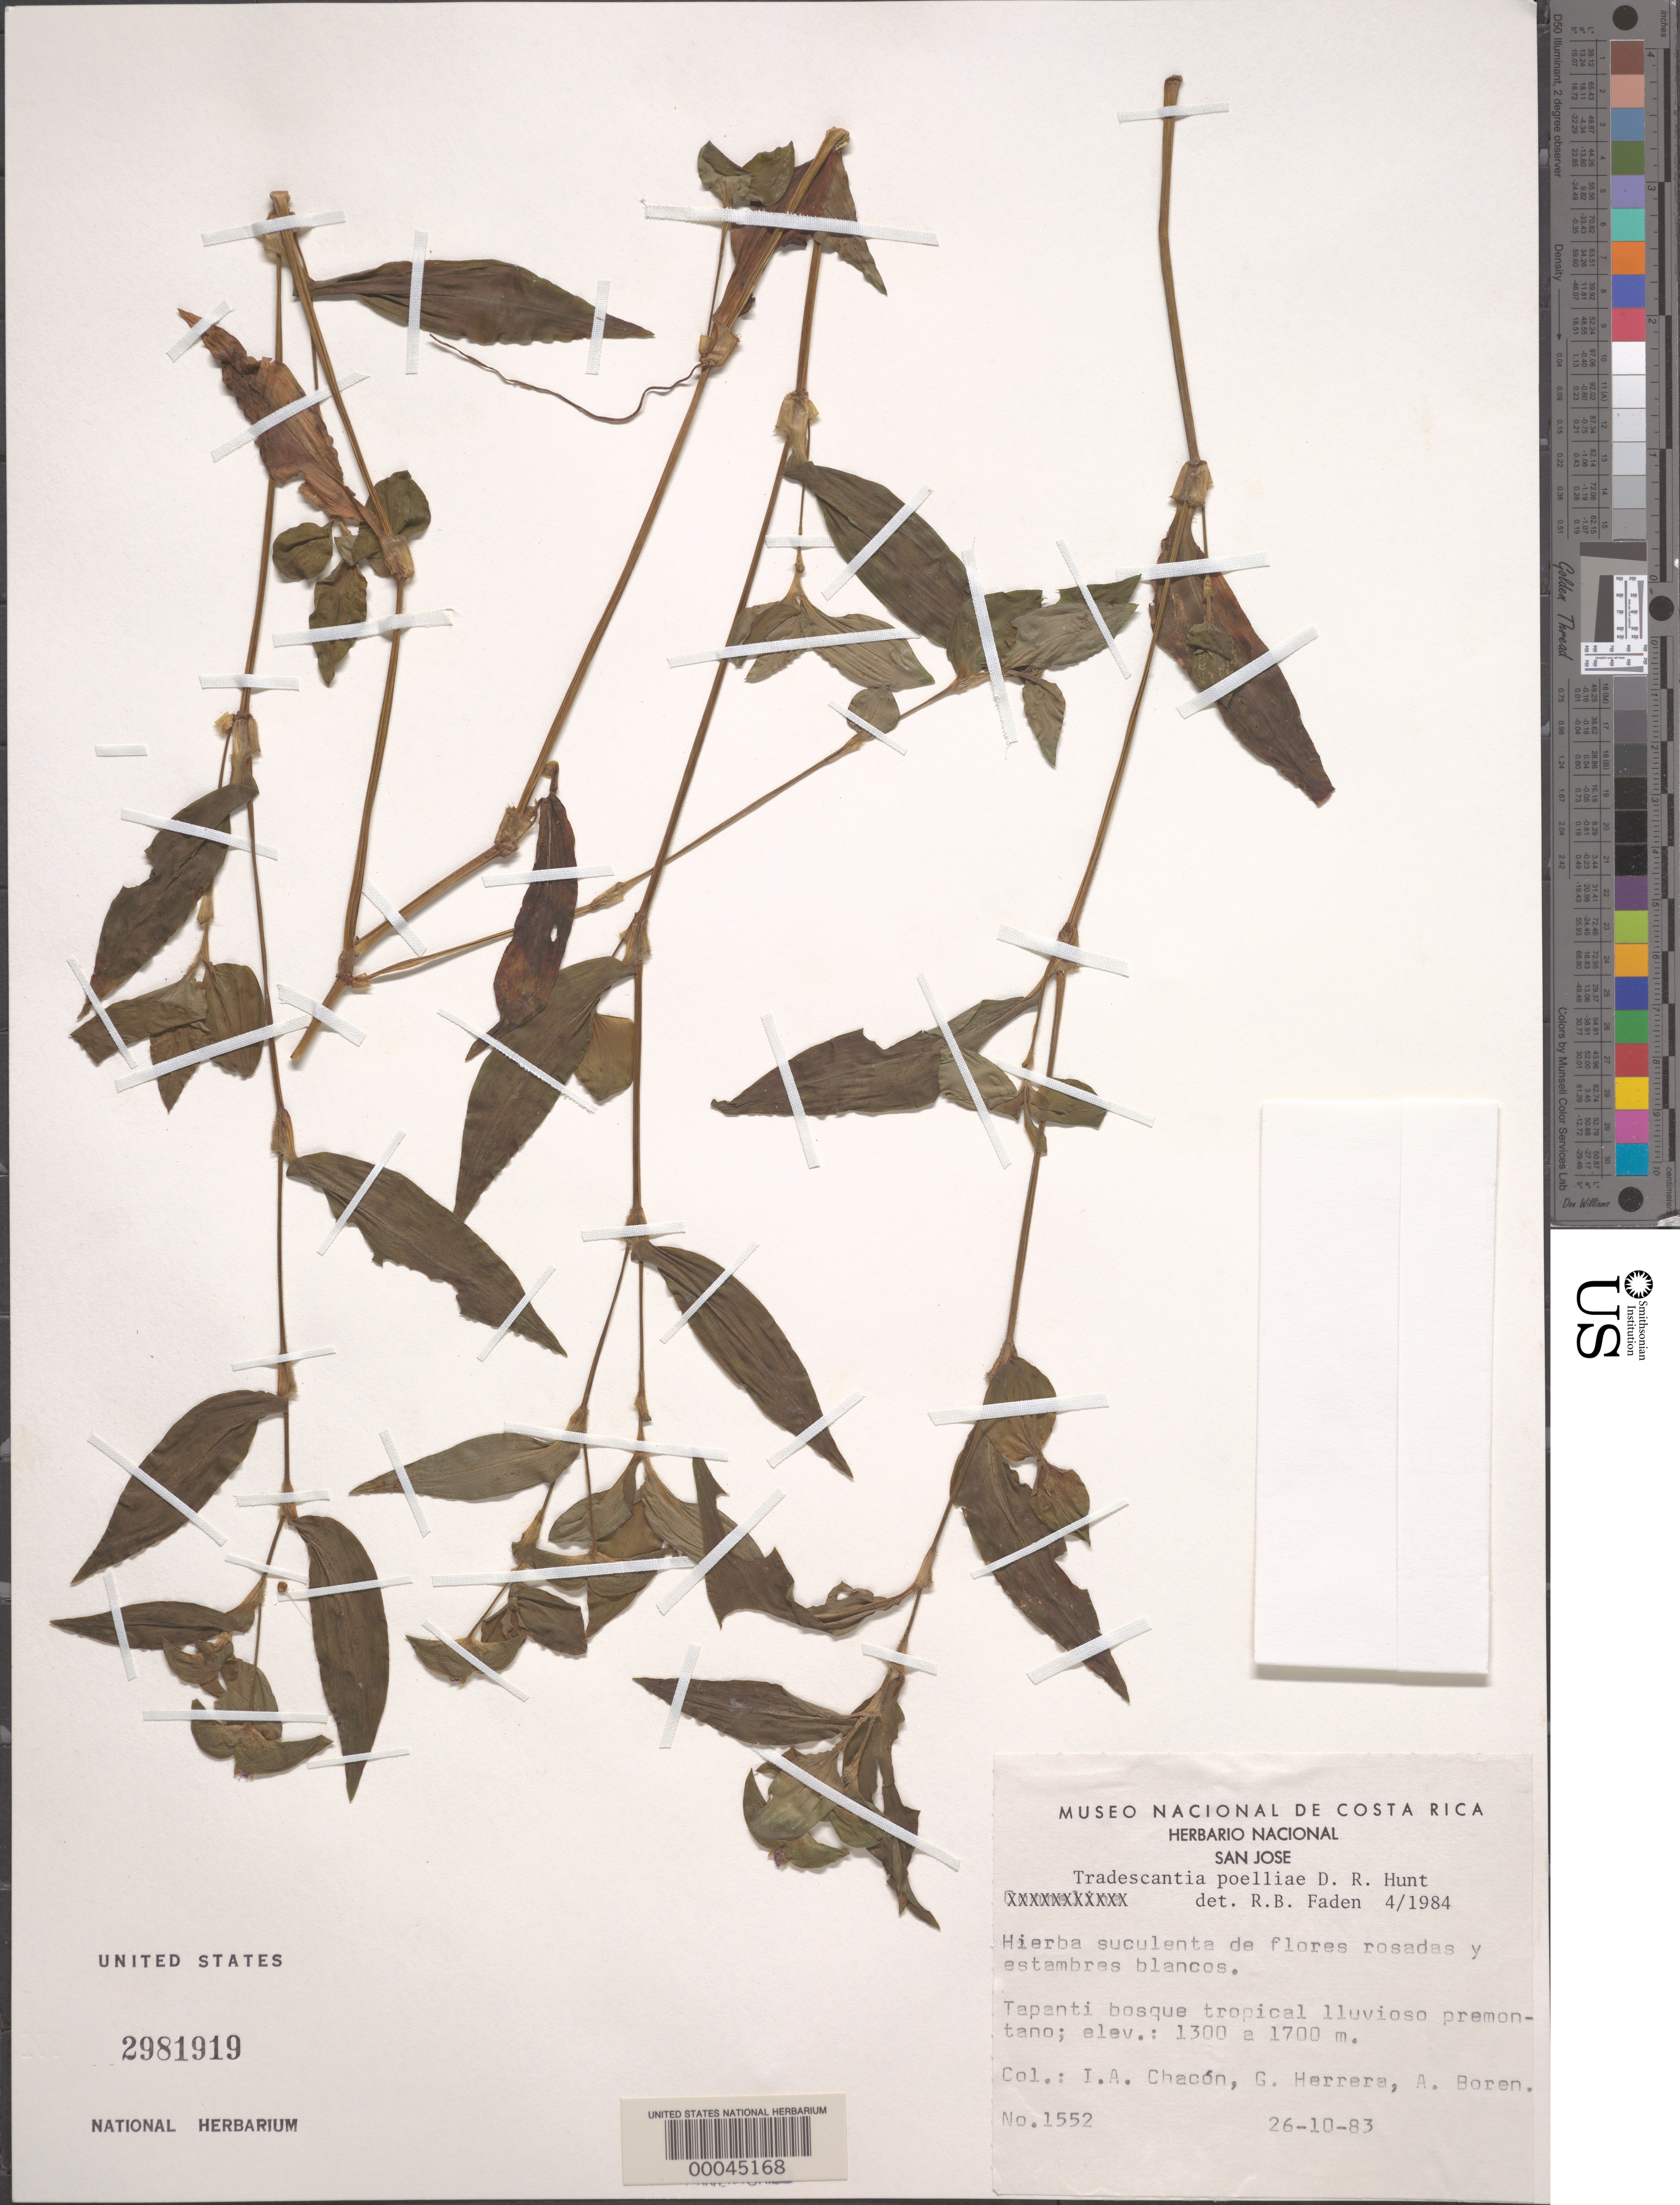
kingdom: Plantae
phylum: Tracheophyta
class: Liliopsida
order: Commelinales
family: Commelinaceae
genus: Tradescantia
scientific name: Tradescantia poelliae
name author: D.R. Hunt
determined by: Faden, Robert B., (US), Smithsonian Institution - National Museum of Natural History (UNITED STATES)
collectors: I. Chacón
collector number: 1552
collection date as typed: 26 Oct 1983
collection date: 1983-10-26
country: Costa Rica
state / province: San José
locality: Tipanti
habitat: Tropical illuvial forest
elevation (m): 1300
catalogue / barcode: US 2981919